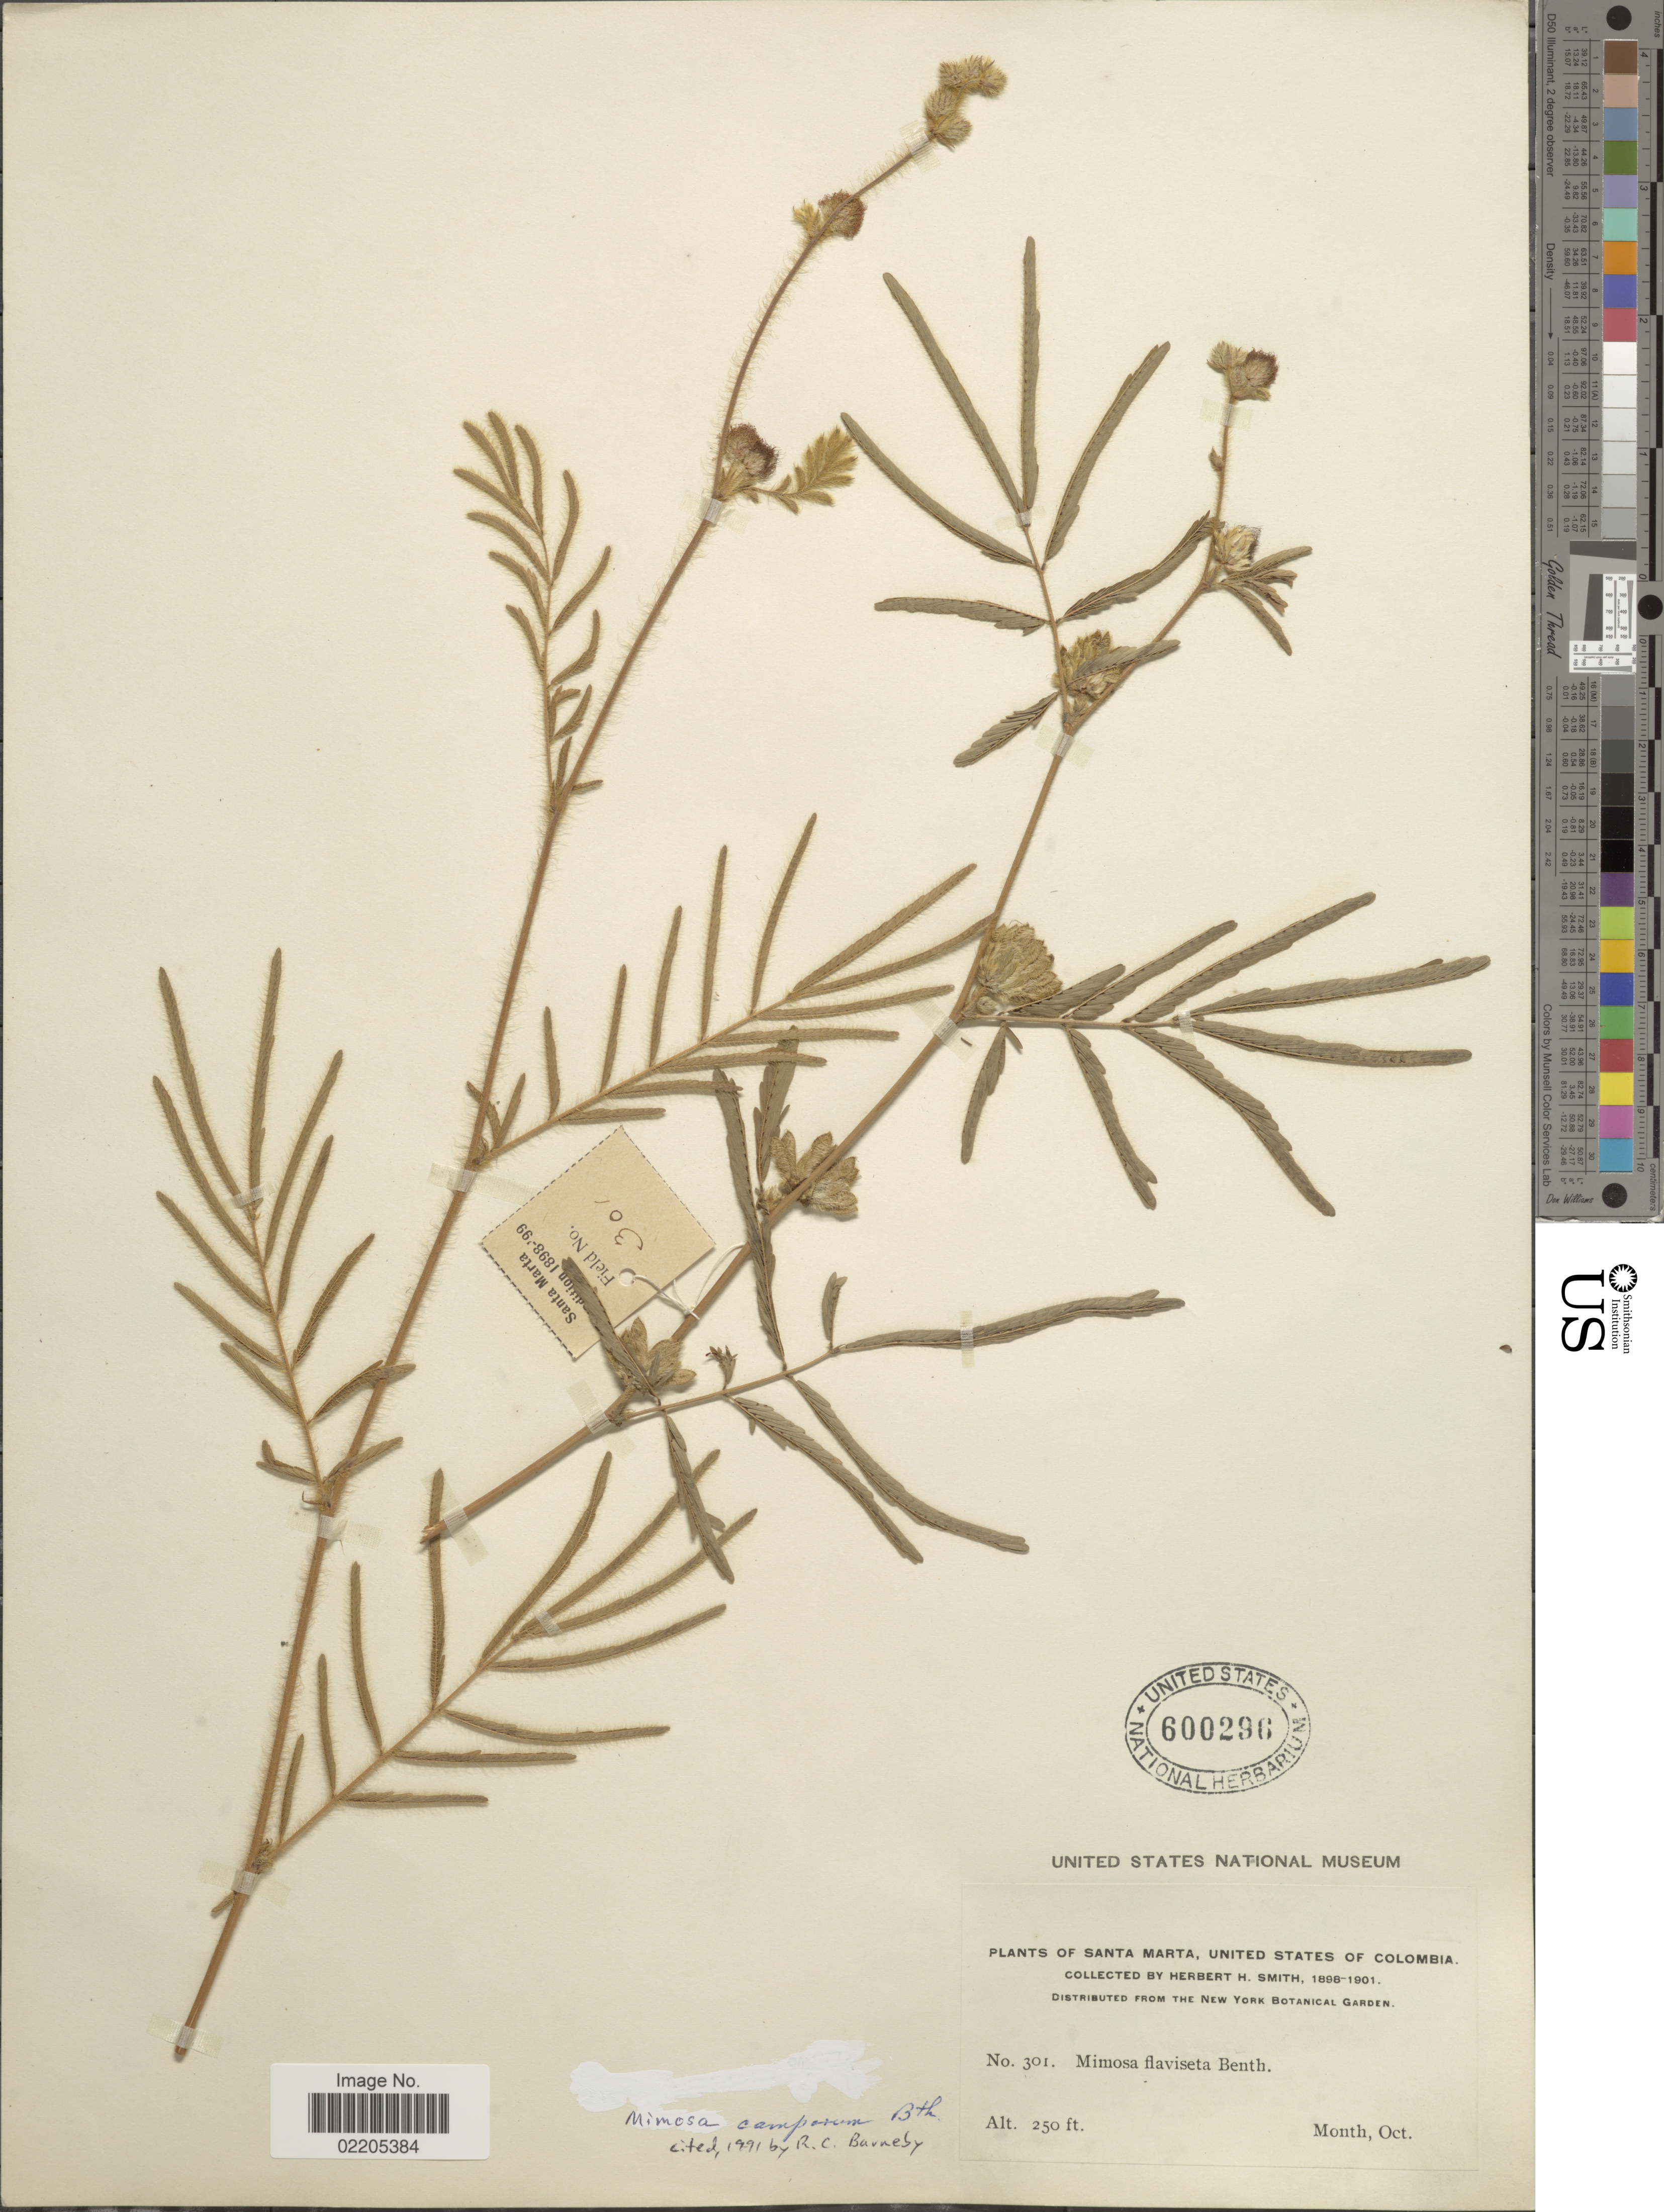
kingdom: Plantae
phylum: Tracheophyta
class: Magnoliopsida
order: Fabales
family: Fabaceae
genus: Mimosa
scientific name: Mimosa camporum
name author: Benth.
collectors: Herbert H. Smith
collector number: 301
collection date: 1898-10/1901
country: Colombia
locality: Santa Marta.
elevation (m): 76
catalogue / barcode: US 600296